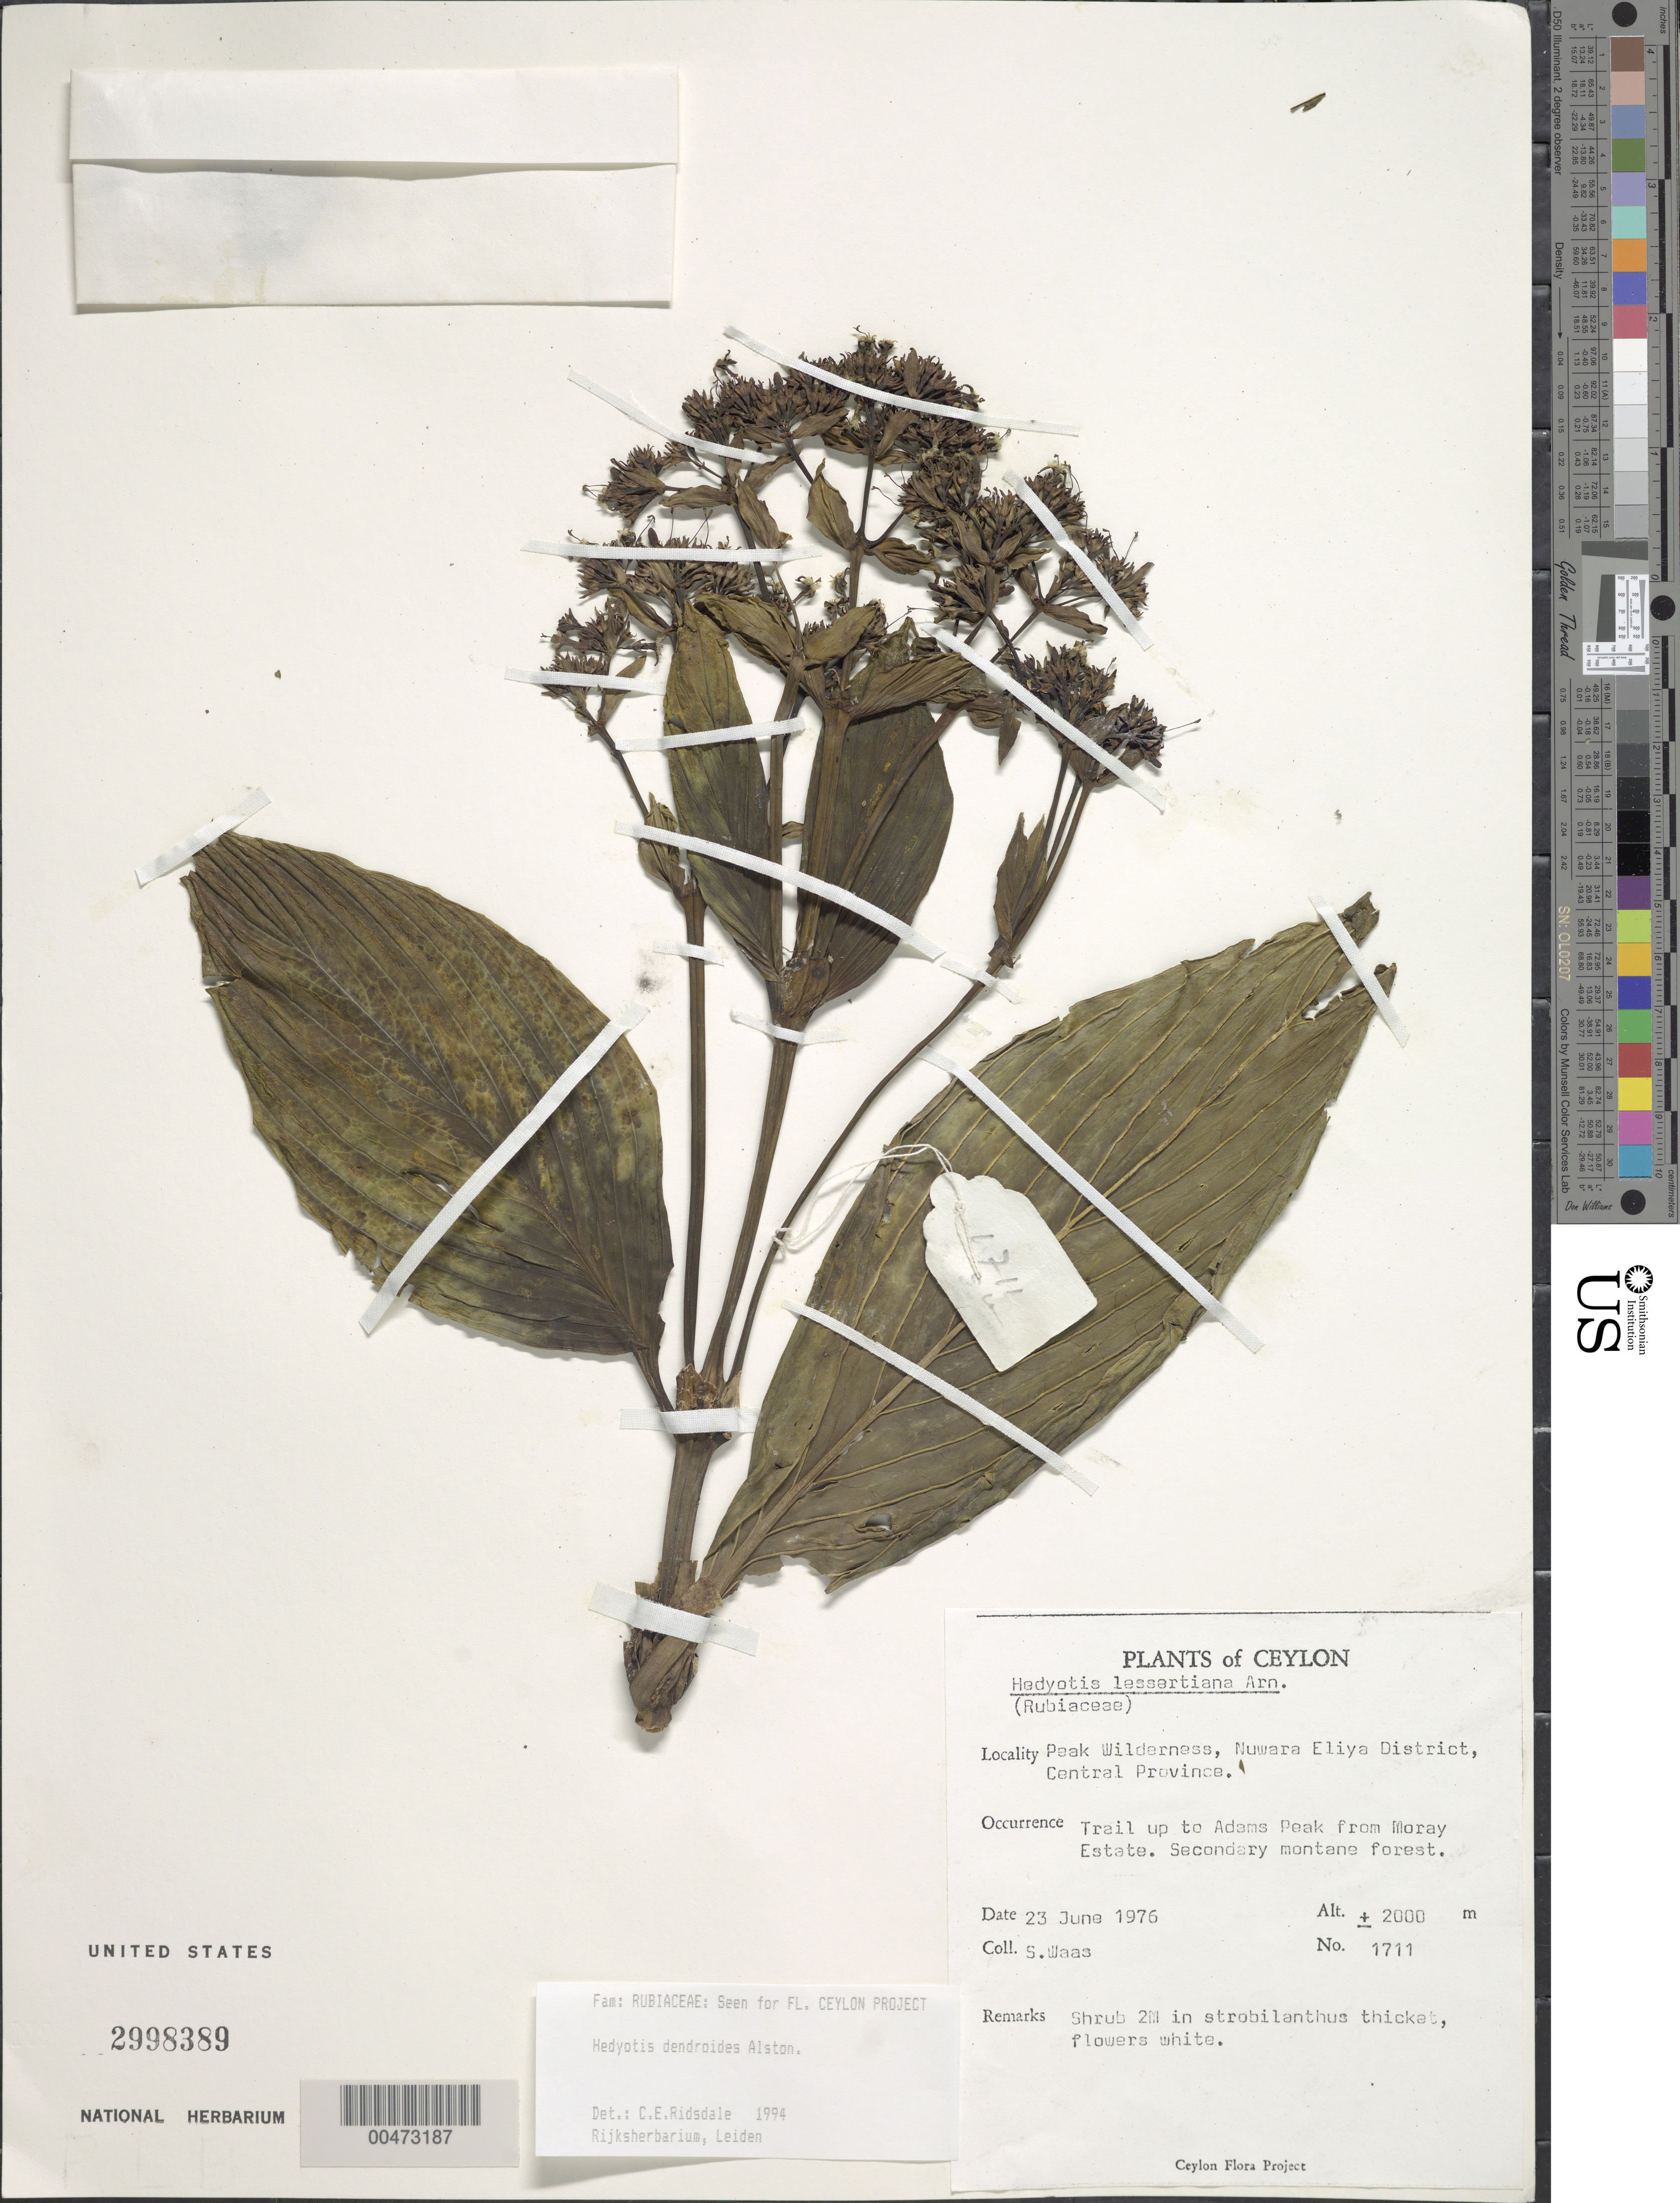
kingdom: Plantae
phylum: Tracheophyta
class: Magnoliopsida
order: Gentianales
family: Rubiaceae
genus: Hedyotis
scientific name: Hedyotis dendroides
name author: Alston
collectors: S. Waas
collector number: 1711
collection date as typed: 23 Jun 1976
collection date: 1976-06-23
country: Sri Lanka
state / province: Central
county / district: Nuwara Eliya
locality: Peak Wilderness, trail up to Adams Peak from Moray Estate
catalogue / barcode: US 2998389